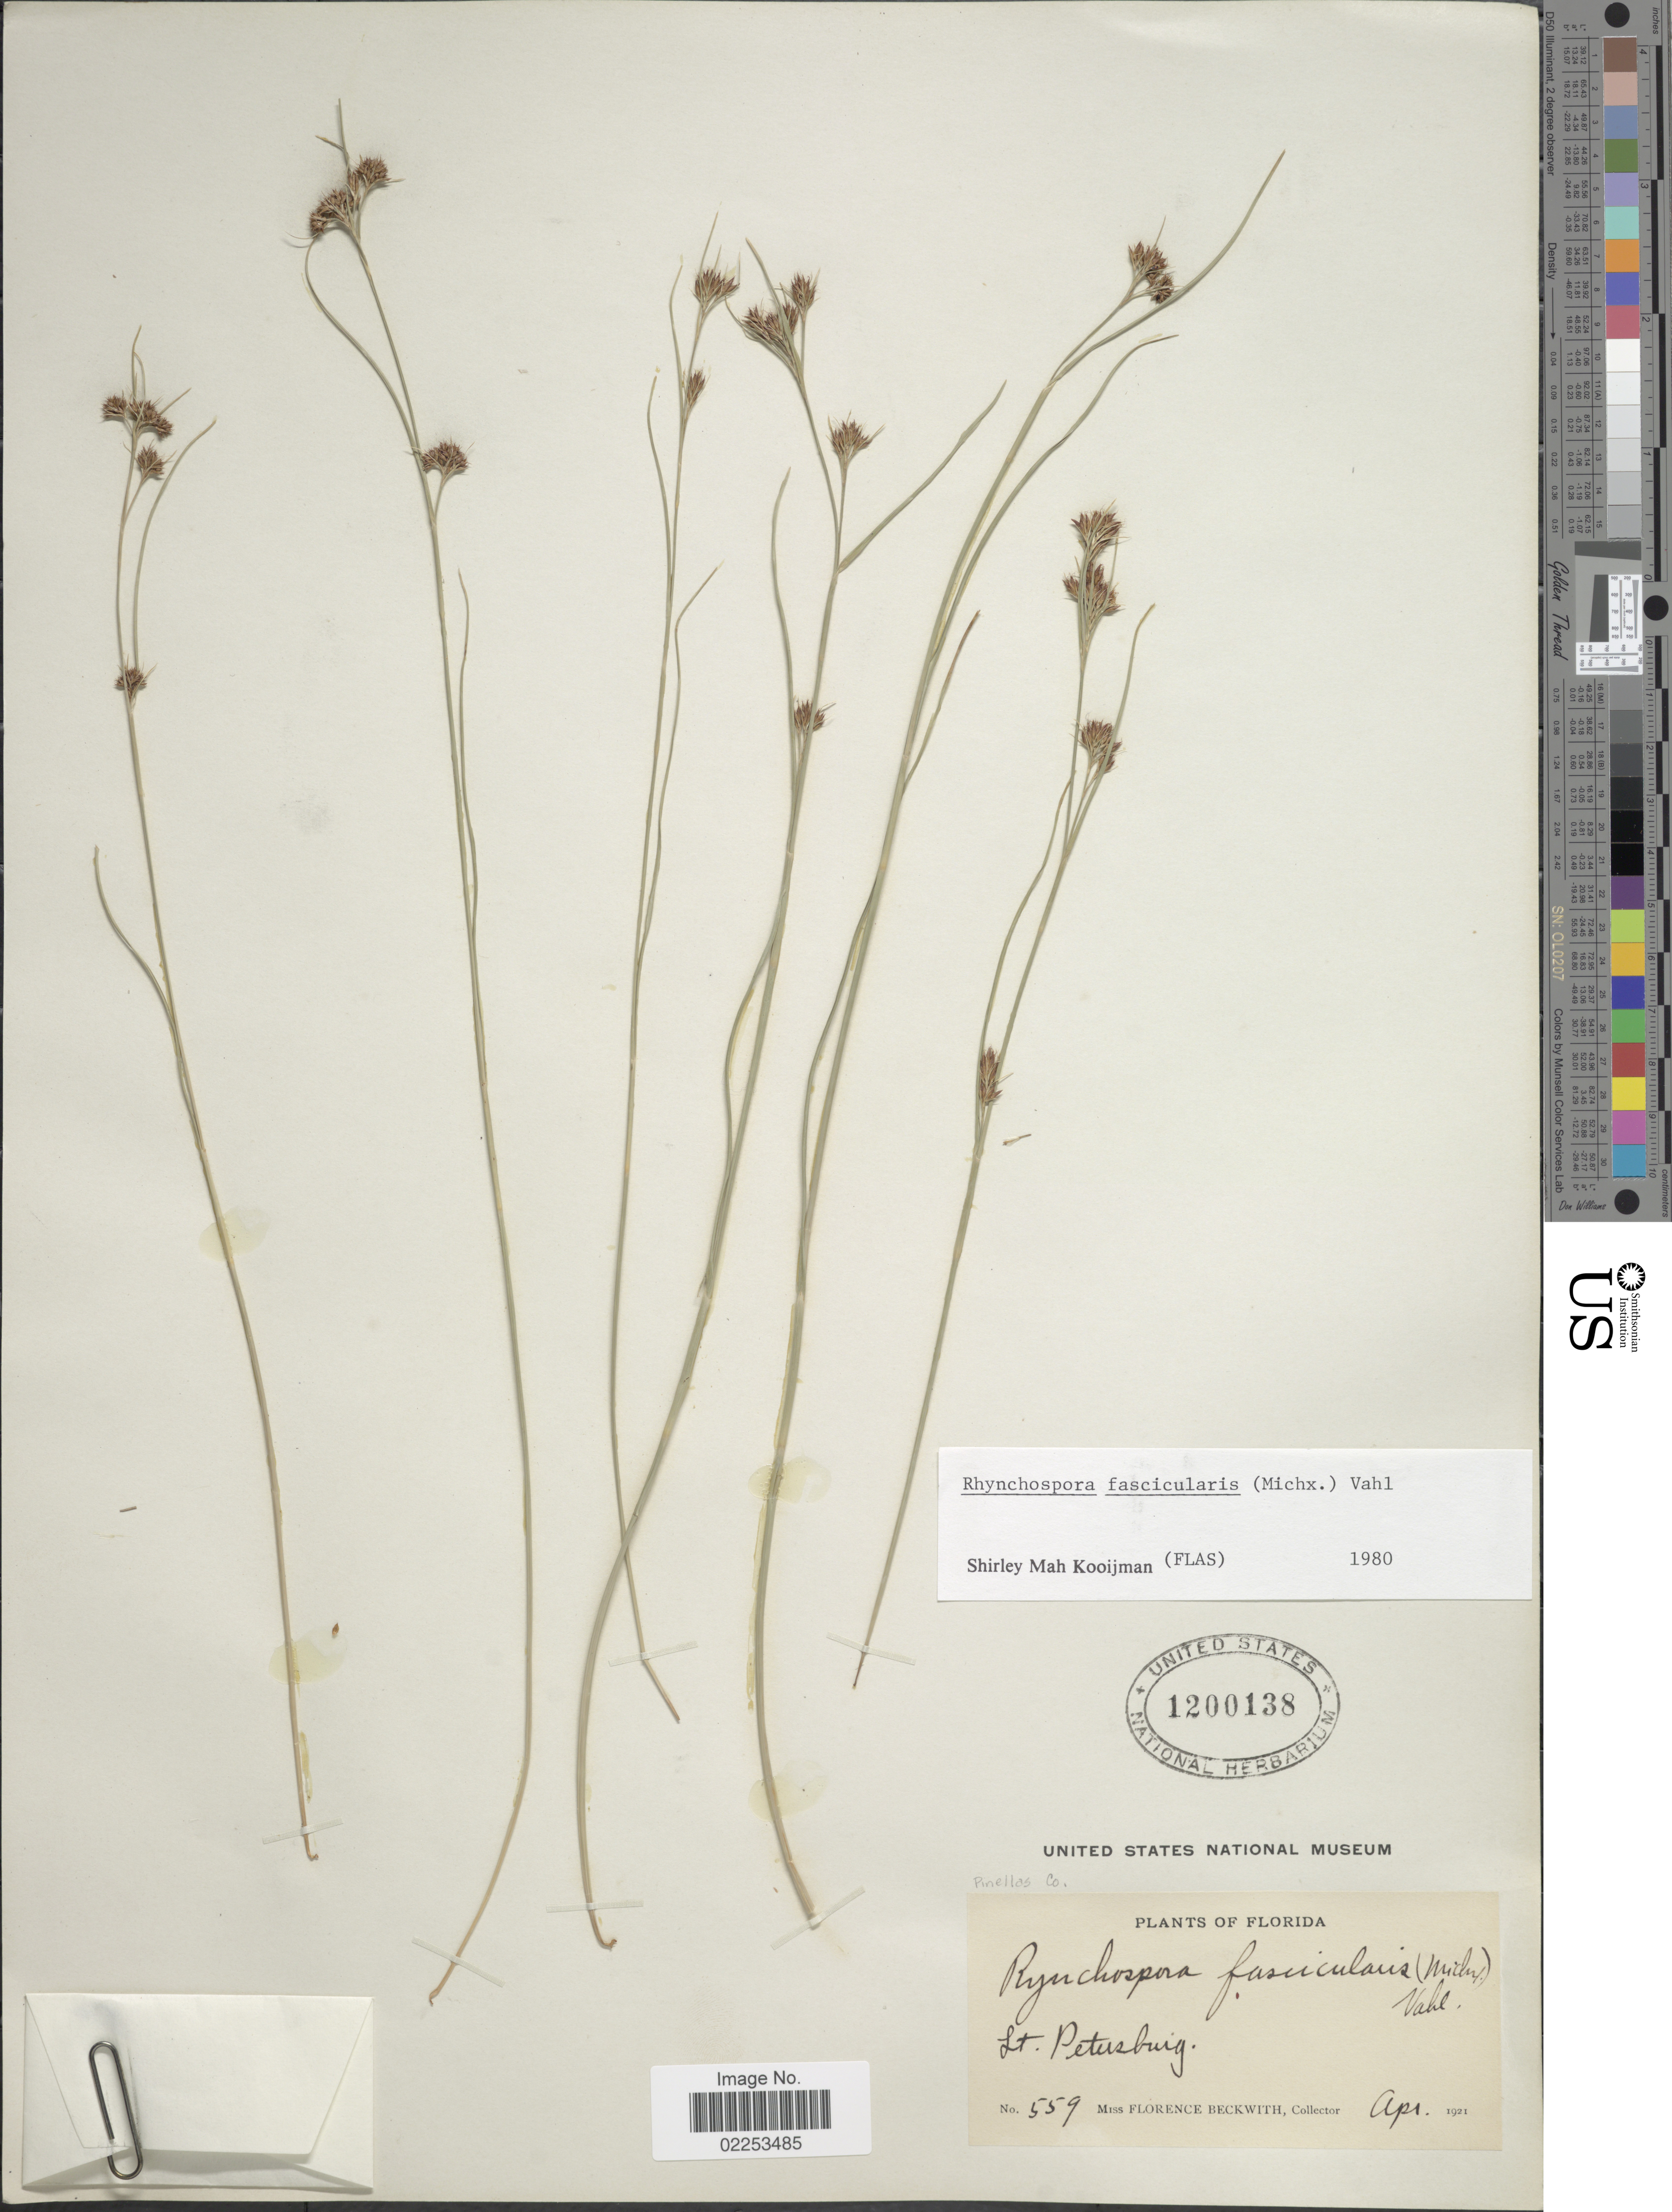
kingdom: Plantae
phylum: Tracheophyta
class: Liliopsida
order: Poales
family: Cyperaceae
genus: Rhynchospora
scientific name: Rhynchospora fascicularis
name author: (Michx.) Vahl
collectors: F. Beckwith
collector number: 559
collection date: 1921-04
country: United States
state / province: Florida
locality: St Petersburg, Pinellas Co.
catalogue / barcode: US 1200138